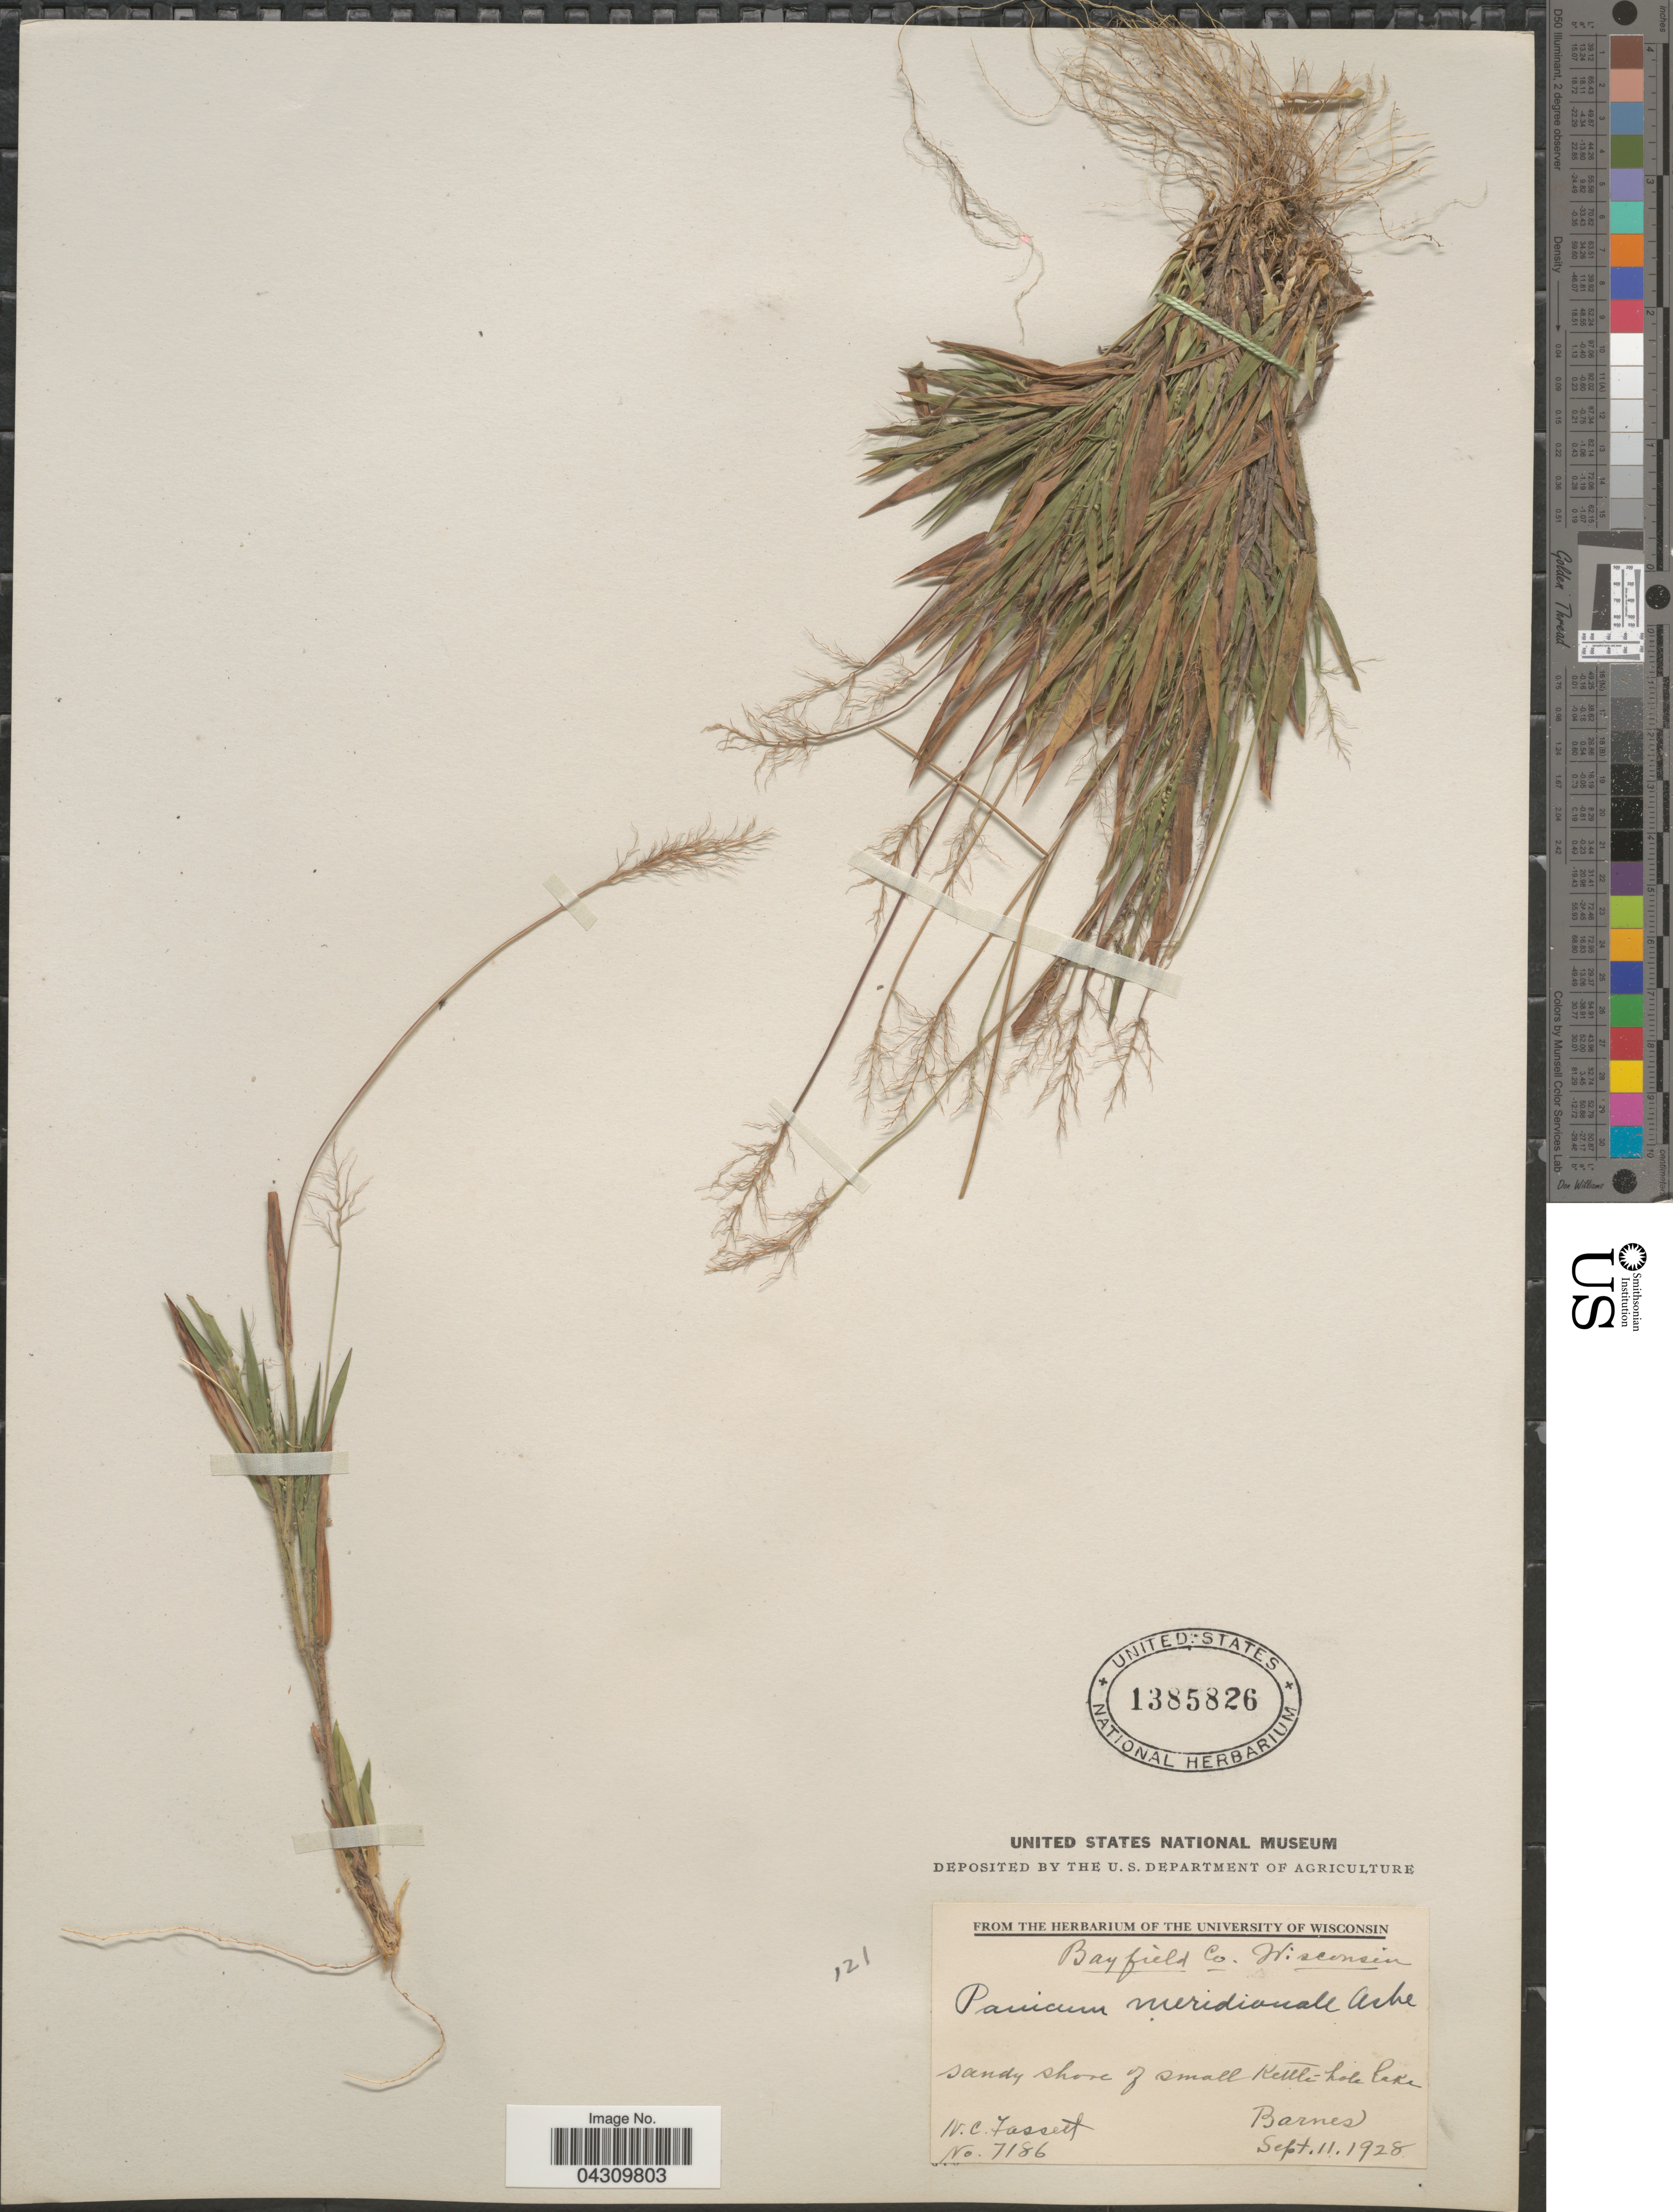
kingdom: Plantae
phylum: Tracheophyta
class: Liliopsida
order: Poales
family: Poaceae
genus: Dichanthelium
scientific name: Dichanthelium acuminatum var. acuminatum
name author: (Sw.) Gould & C.A. Clark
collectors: N. C. Fassett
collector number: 7186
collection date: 1928-09-11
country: United States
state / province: Wisconsin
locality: Bayfield Co. Sandy shore of small Kettle-hole lake Barnes.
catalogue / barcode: US 1385826